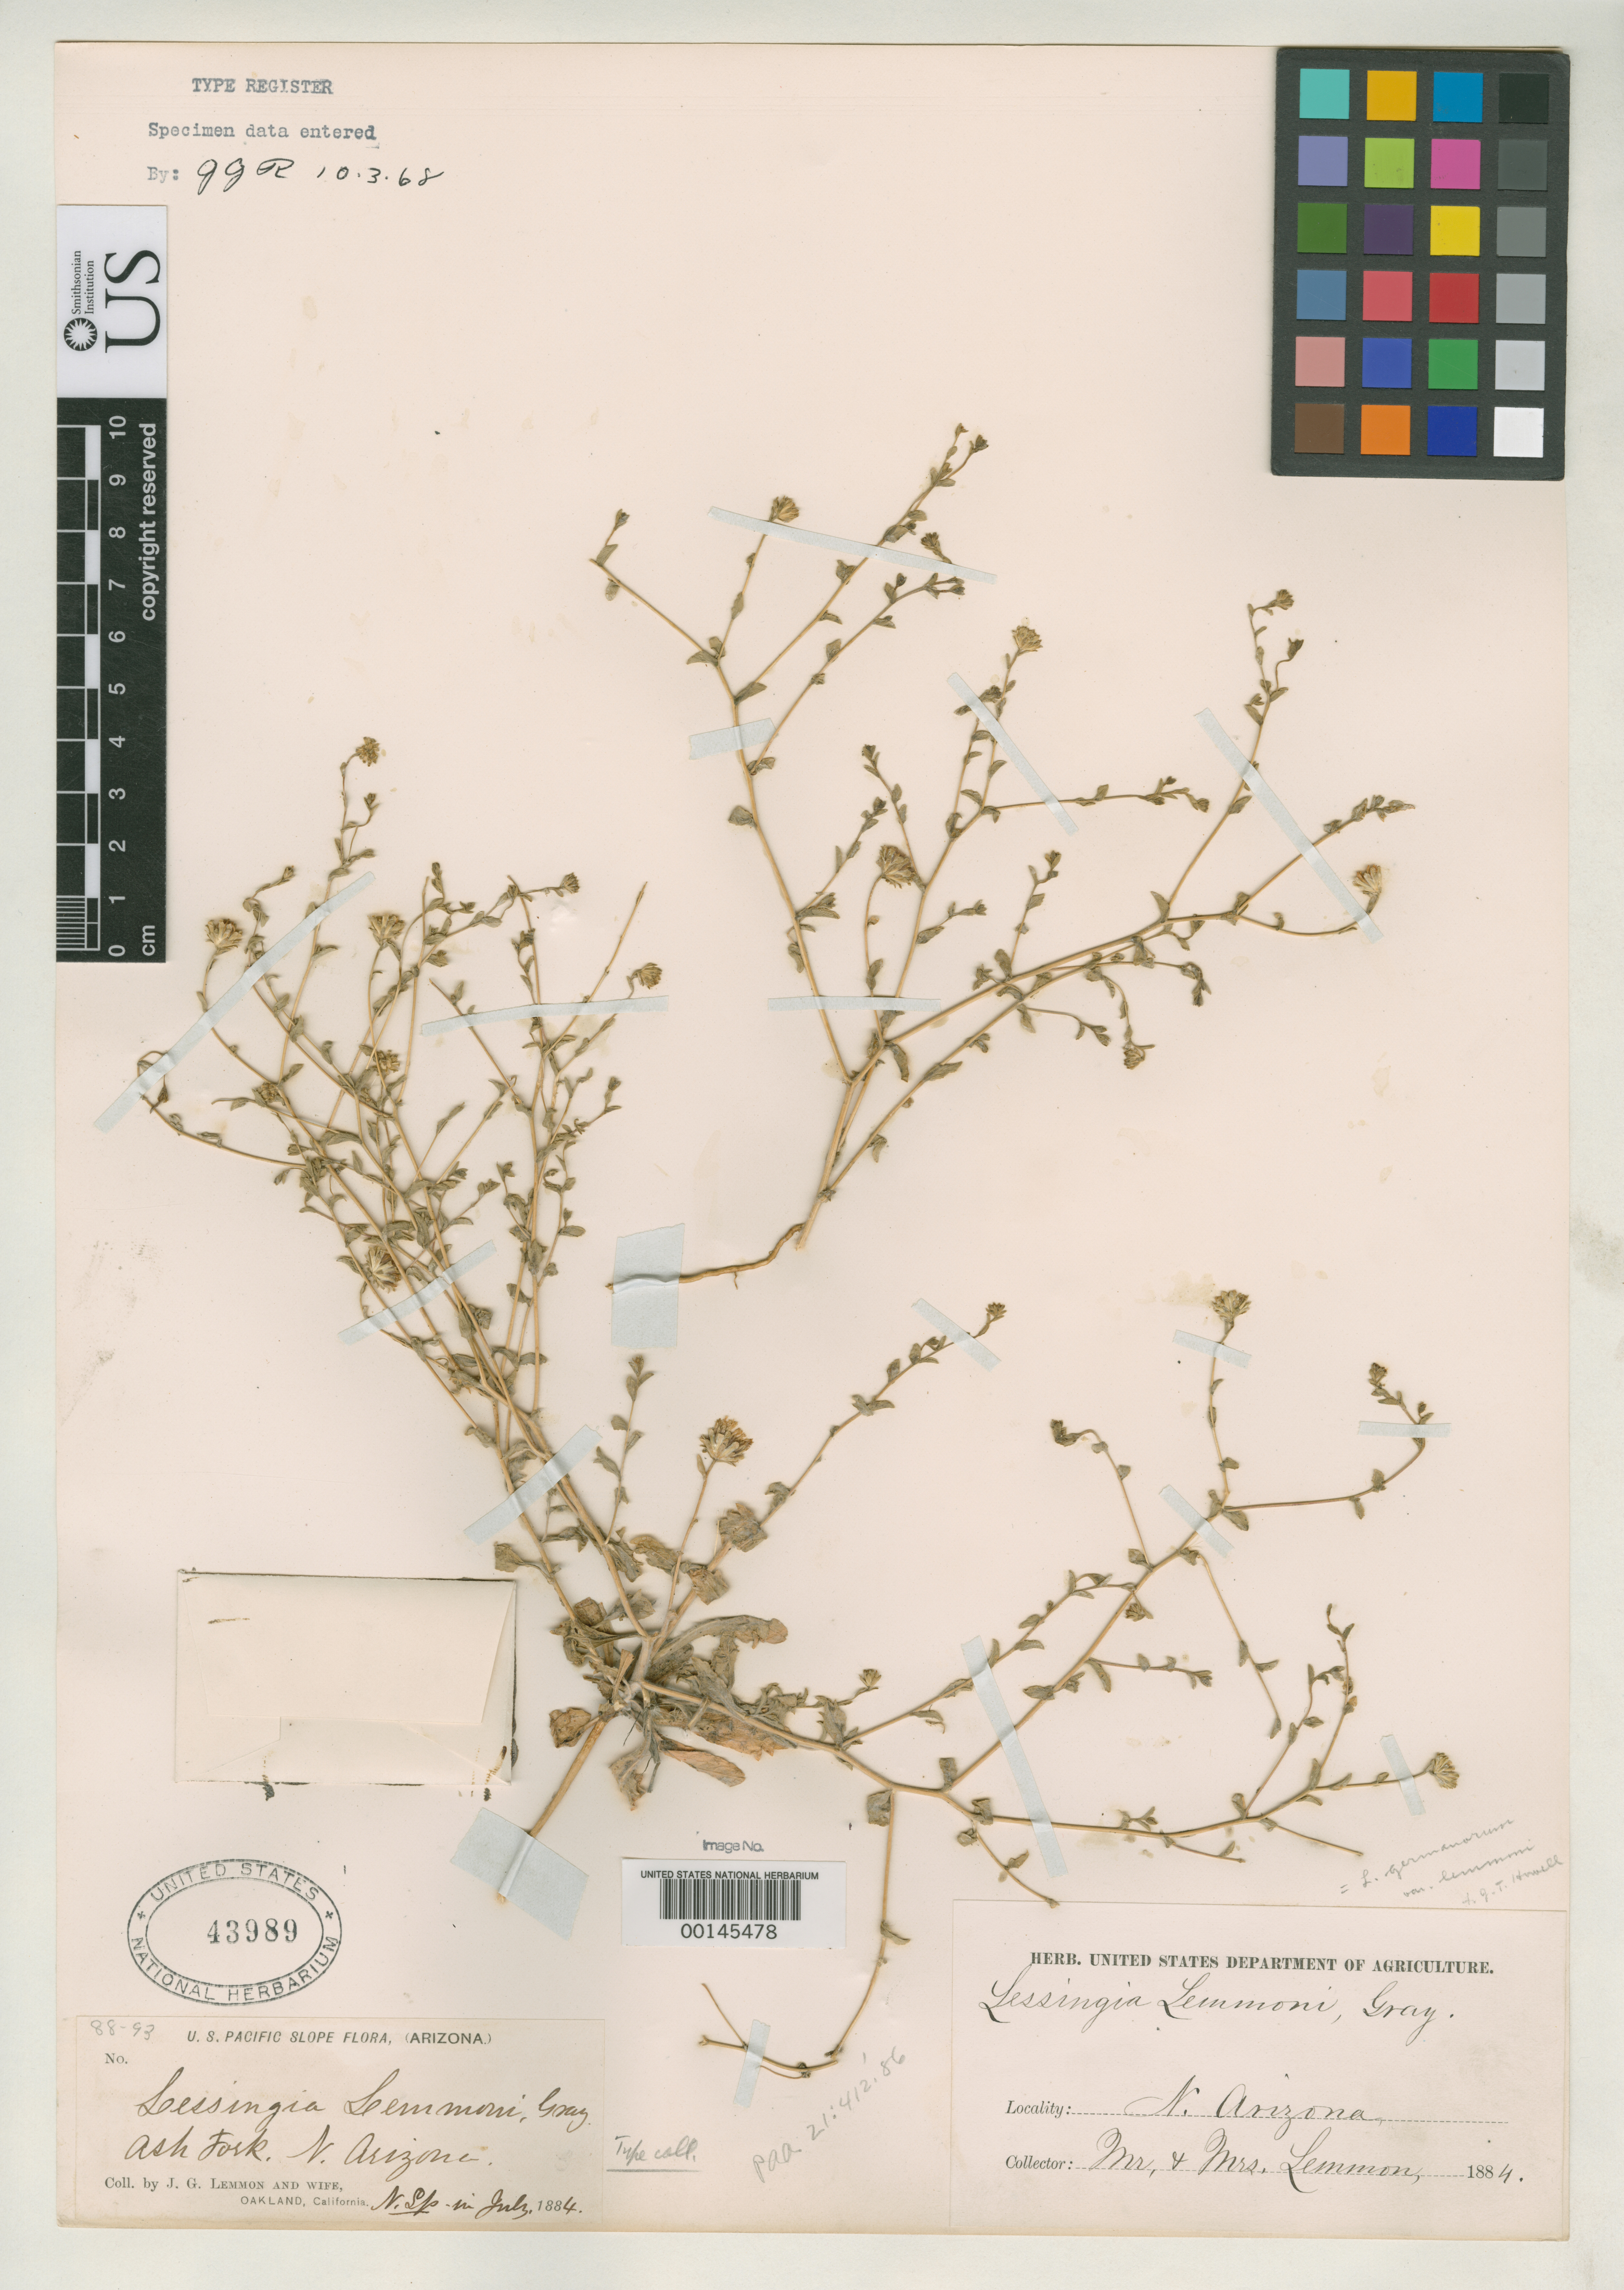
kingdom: Plantae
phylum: Tracheophyta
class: Magnoliopsida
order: Asterales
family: Asteraceae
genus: Lessingia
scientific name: Lessingia lemmonii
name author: A. Gray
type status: Possible Isotype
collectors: J. G. Lemmon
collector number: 88-93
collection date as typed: Jul 1884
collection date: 1884-07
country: United States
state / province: Arizona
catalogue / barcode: US 43989